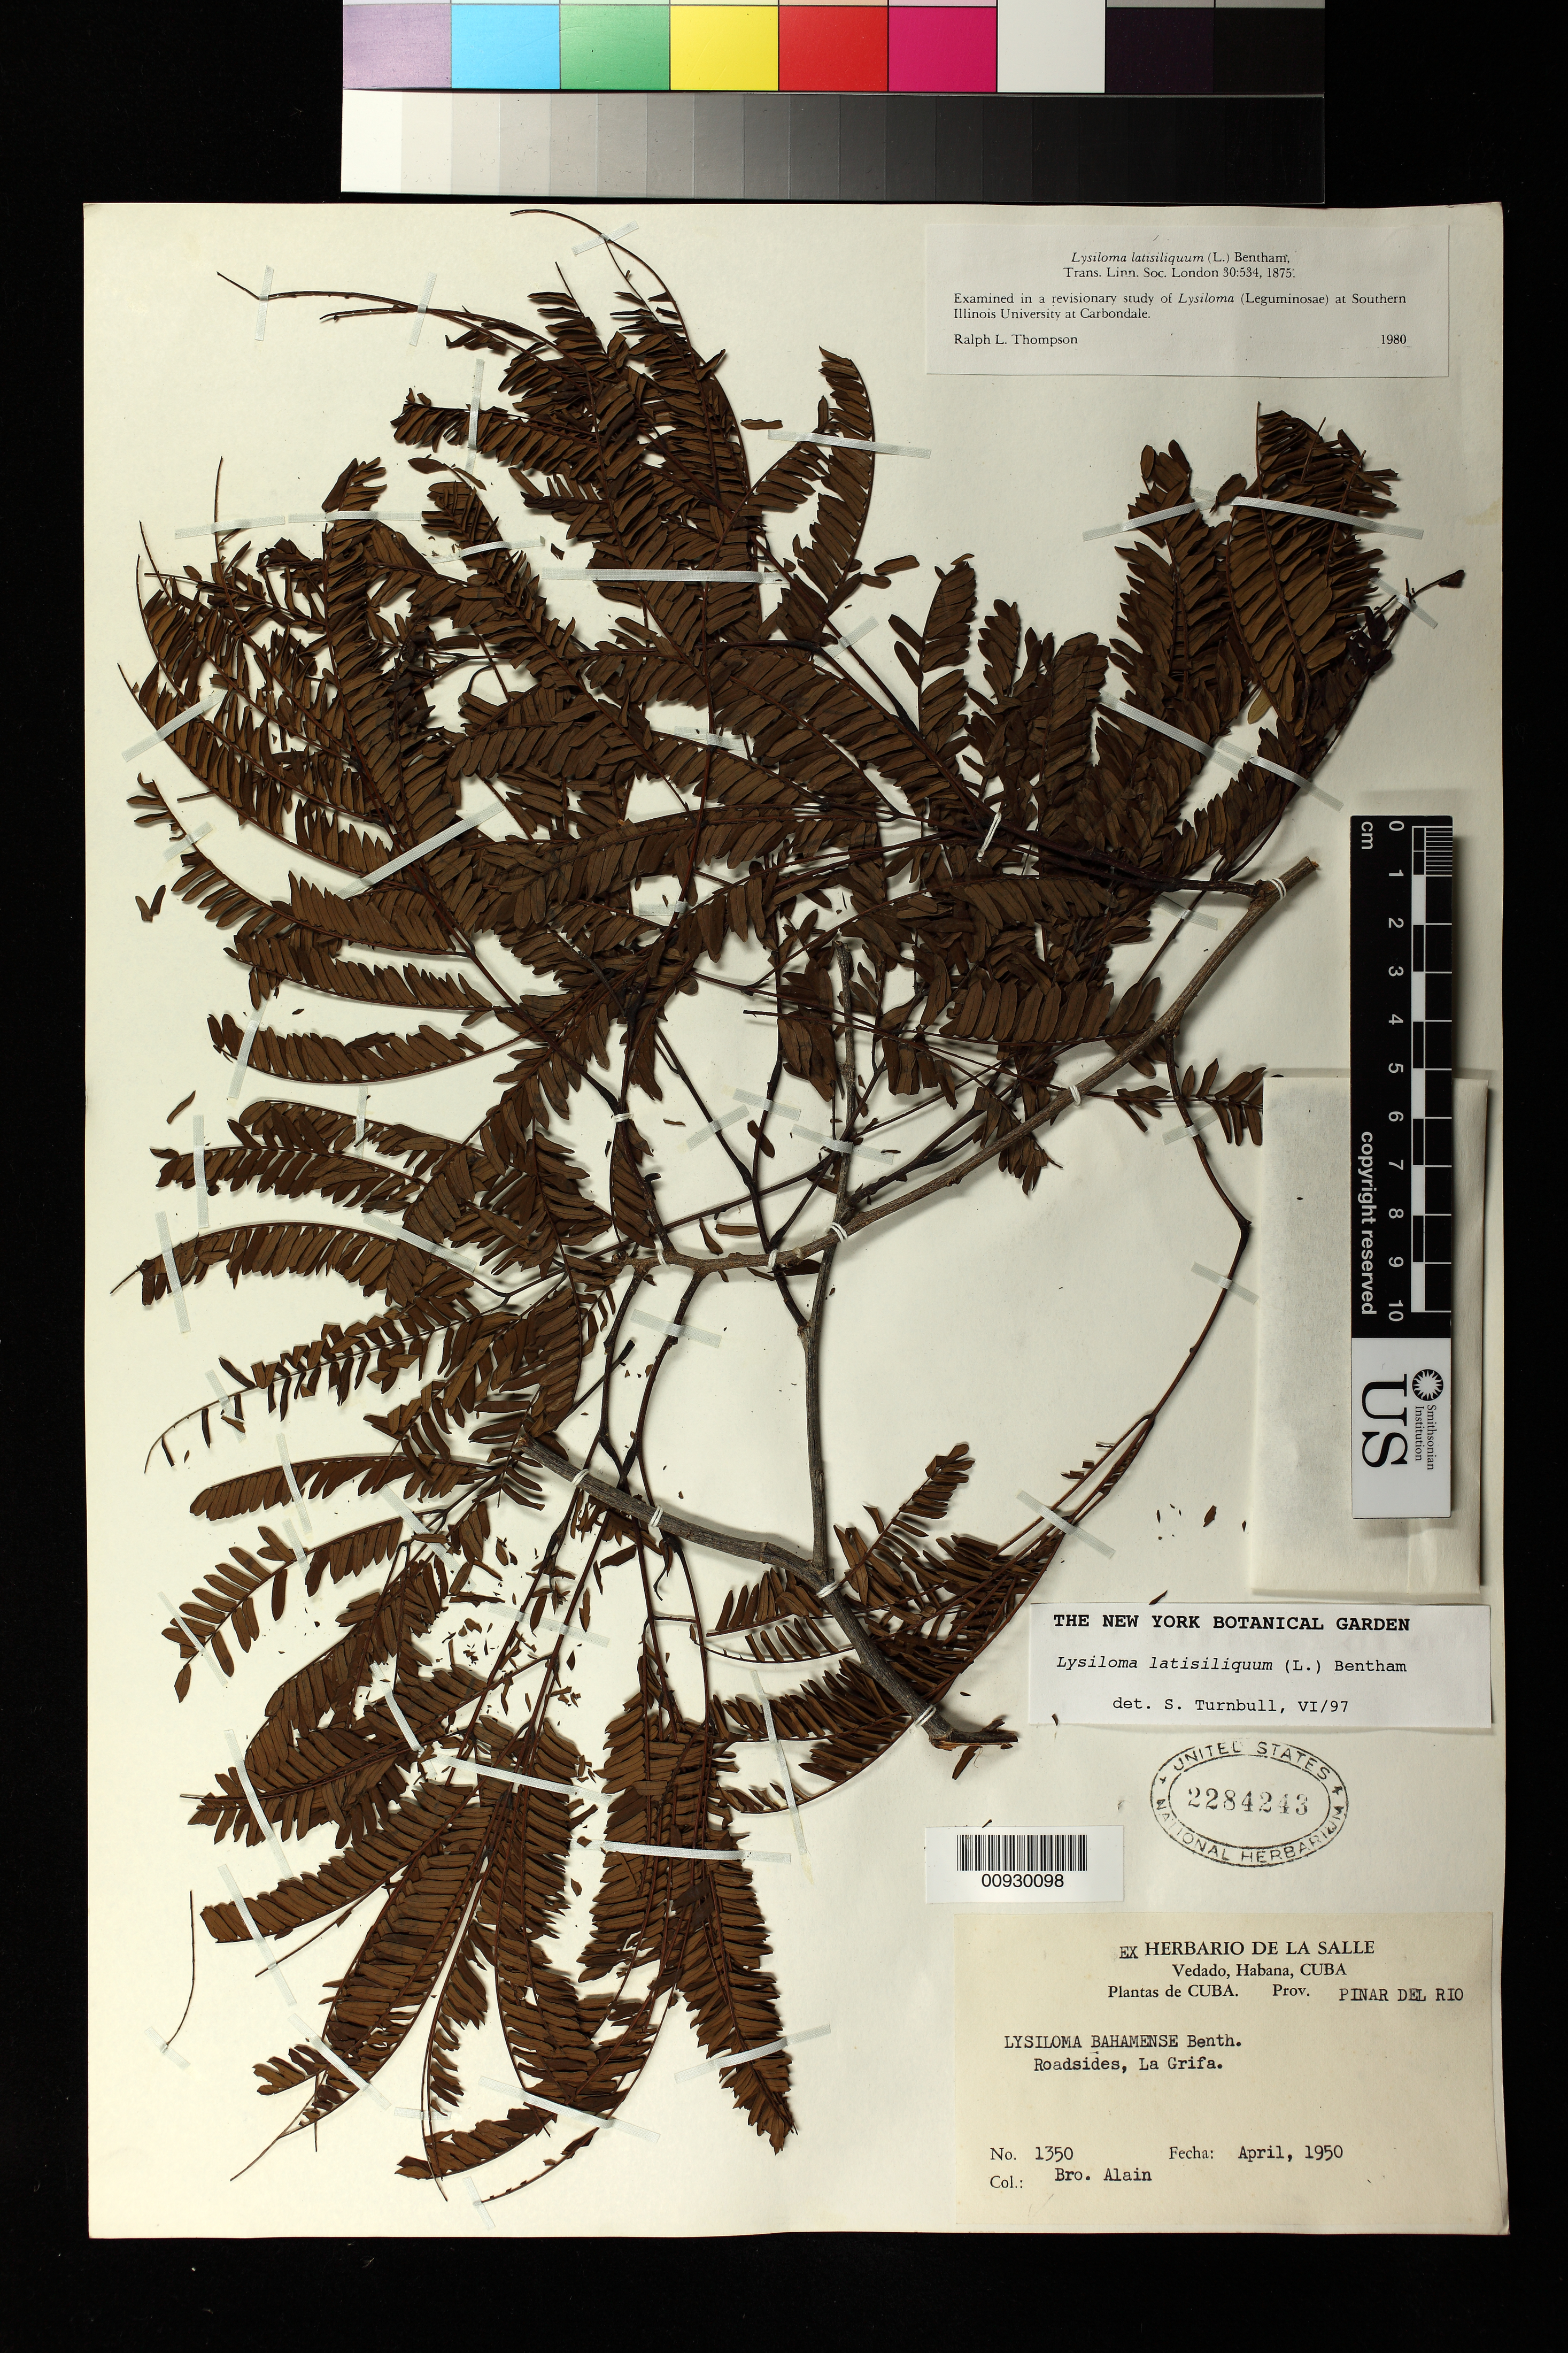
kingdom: Plantae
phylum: Tracheophyta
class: Magnoliopsida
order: Fabales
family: Fabaceae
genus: Lysiloma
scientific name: Lysiloma latisiliquum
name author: (L.) Benth.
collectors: A. H. Liogier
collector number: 1350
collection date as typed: Apr 1950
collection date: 1950-04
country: Cuba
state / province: Pinar del Rio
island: Cuba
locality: Roadsides, La Grifa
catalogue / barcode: US 2284243